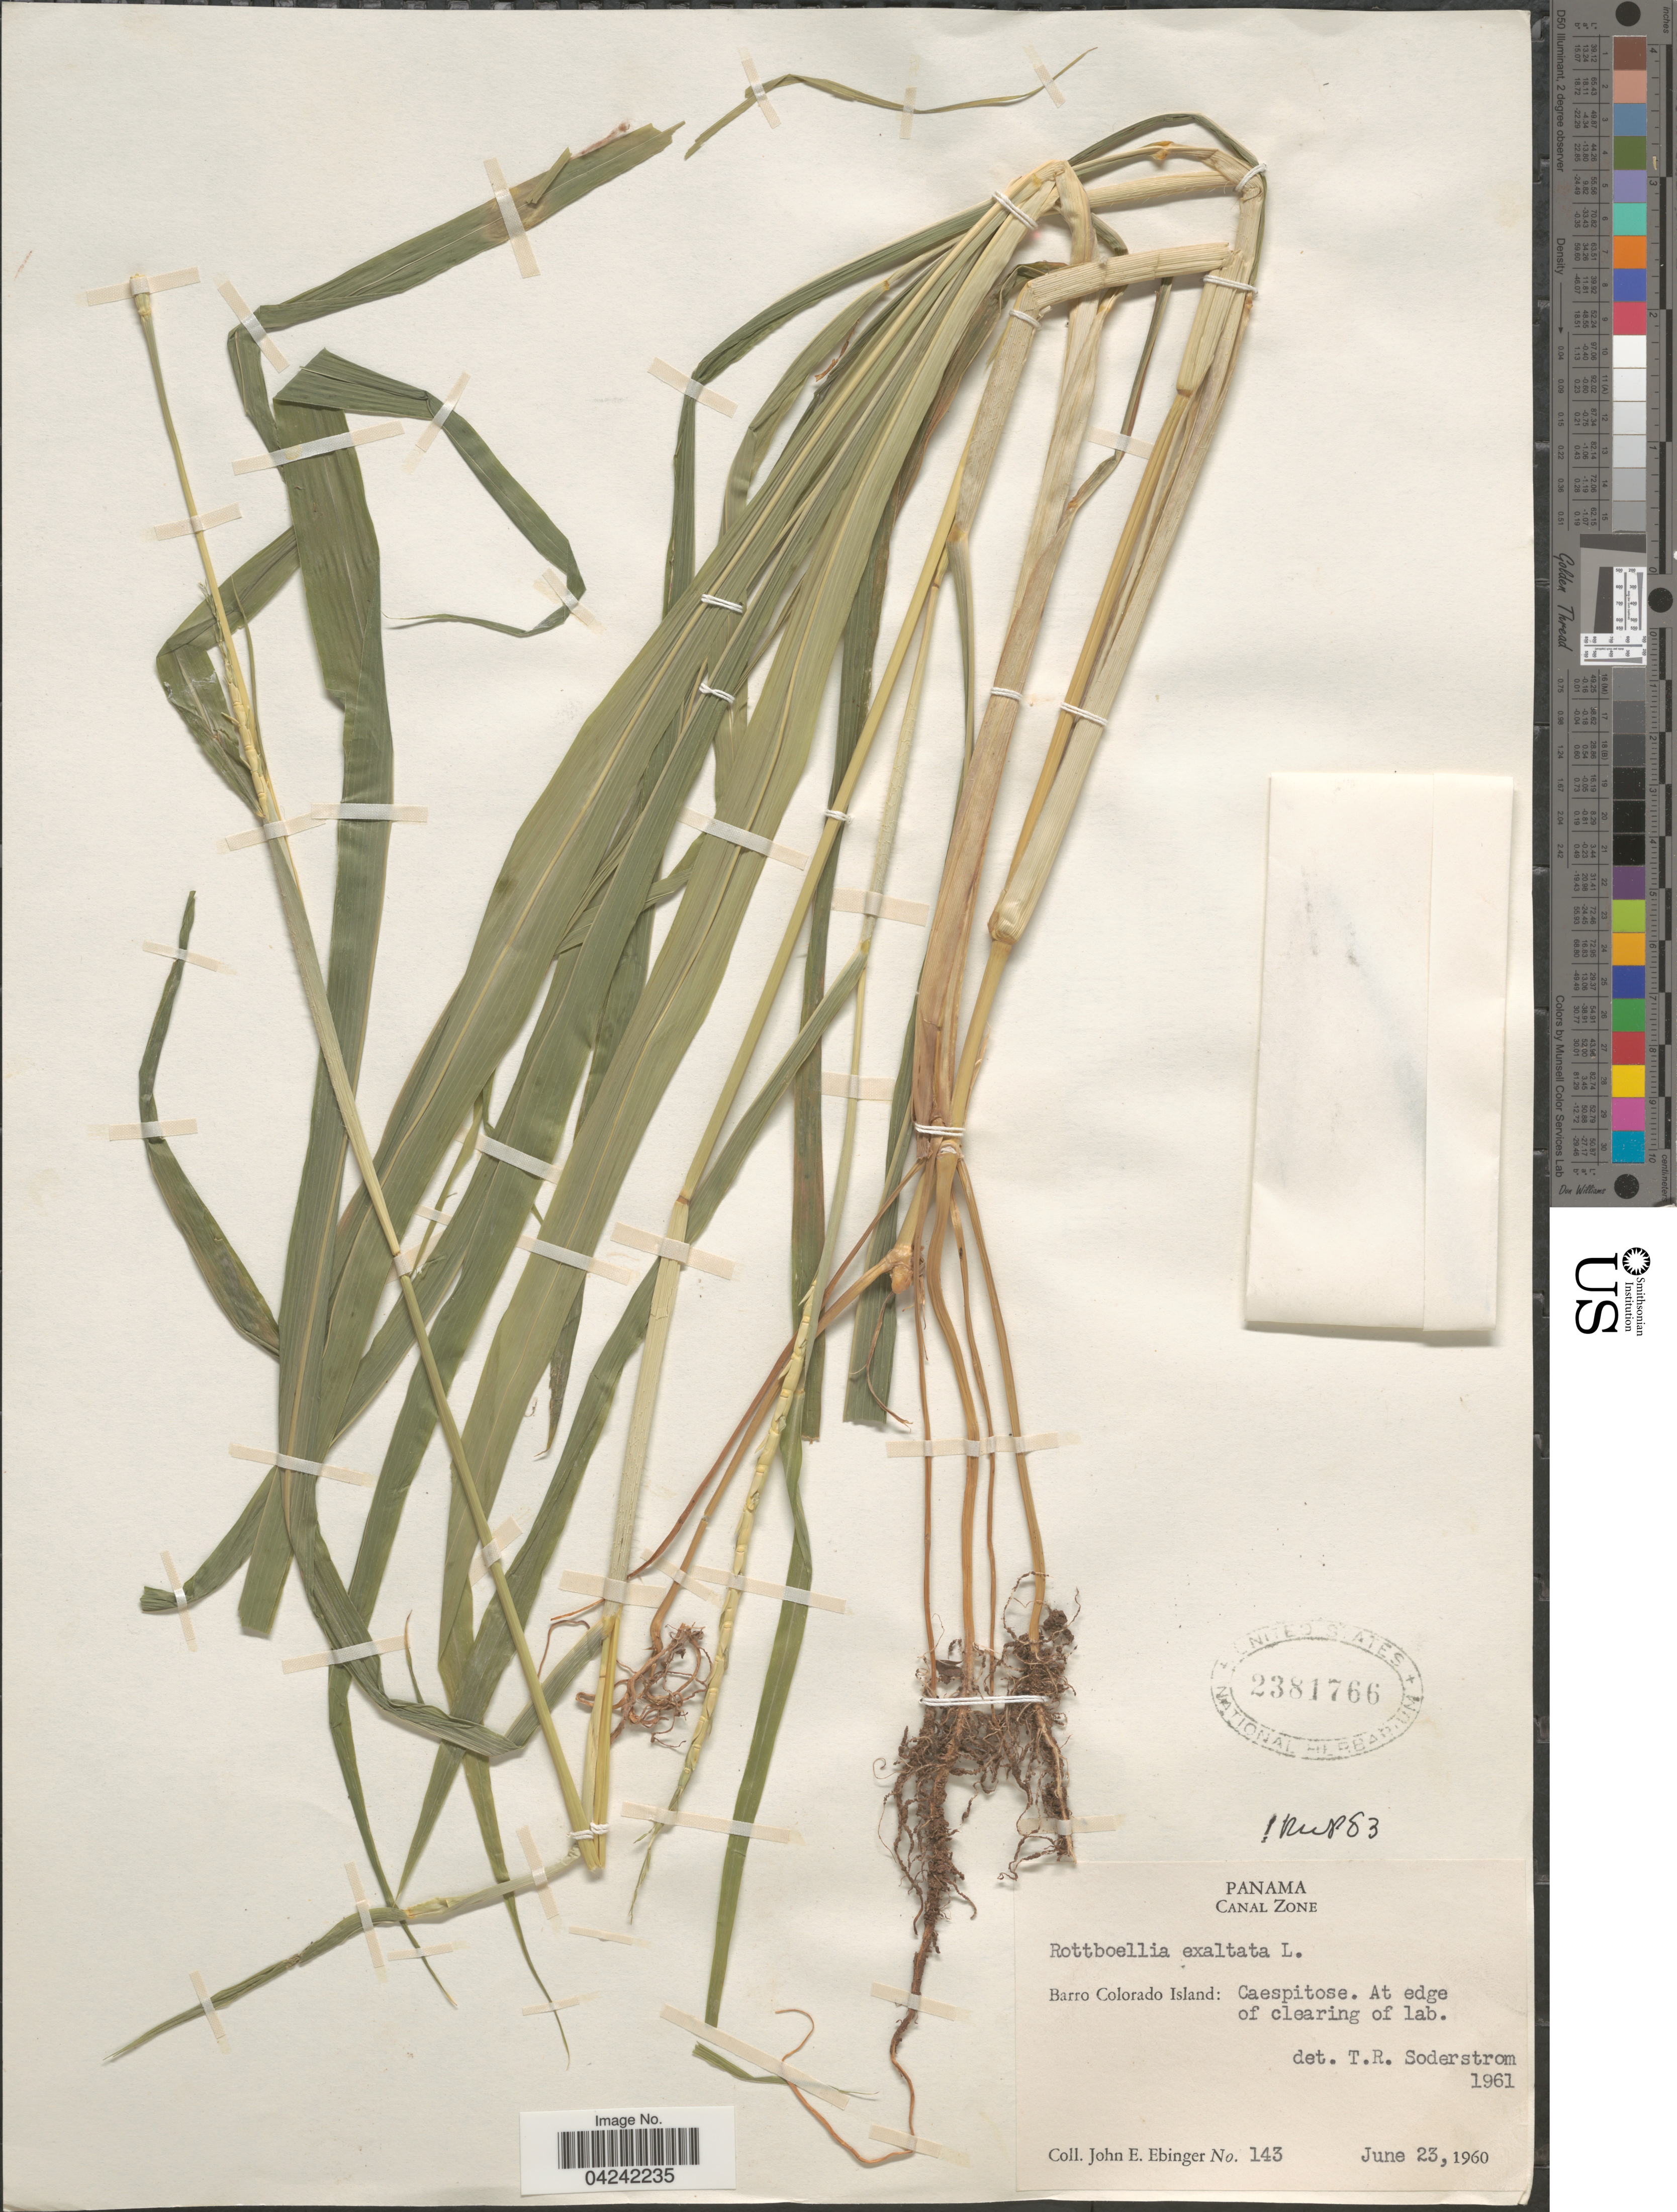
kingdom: Plantae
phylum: Tracheophyta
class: Liliopsida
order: Poales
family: Poaceae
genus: Rottboellia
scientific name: Rottboellia cochinchinensis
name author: (Lour.) Clayton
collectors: J. Ebinger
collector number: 143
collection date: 1960-06-23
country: Panama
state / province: Panamá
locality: Barro Colorado Island.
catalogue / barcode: US 2381766